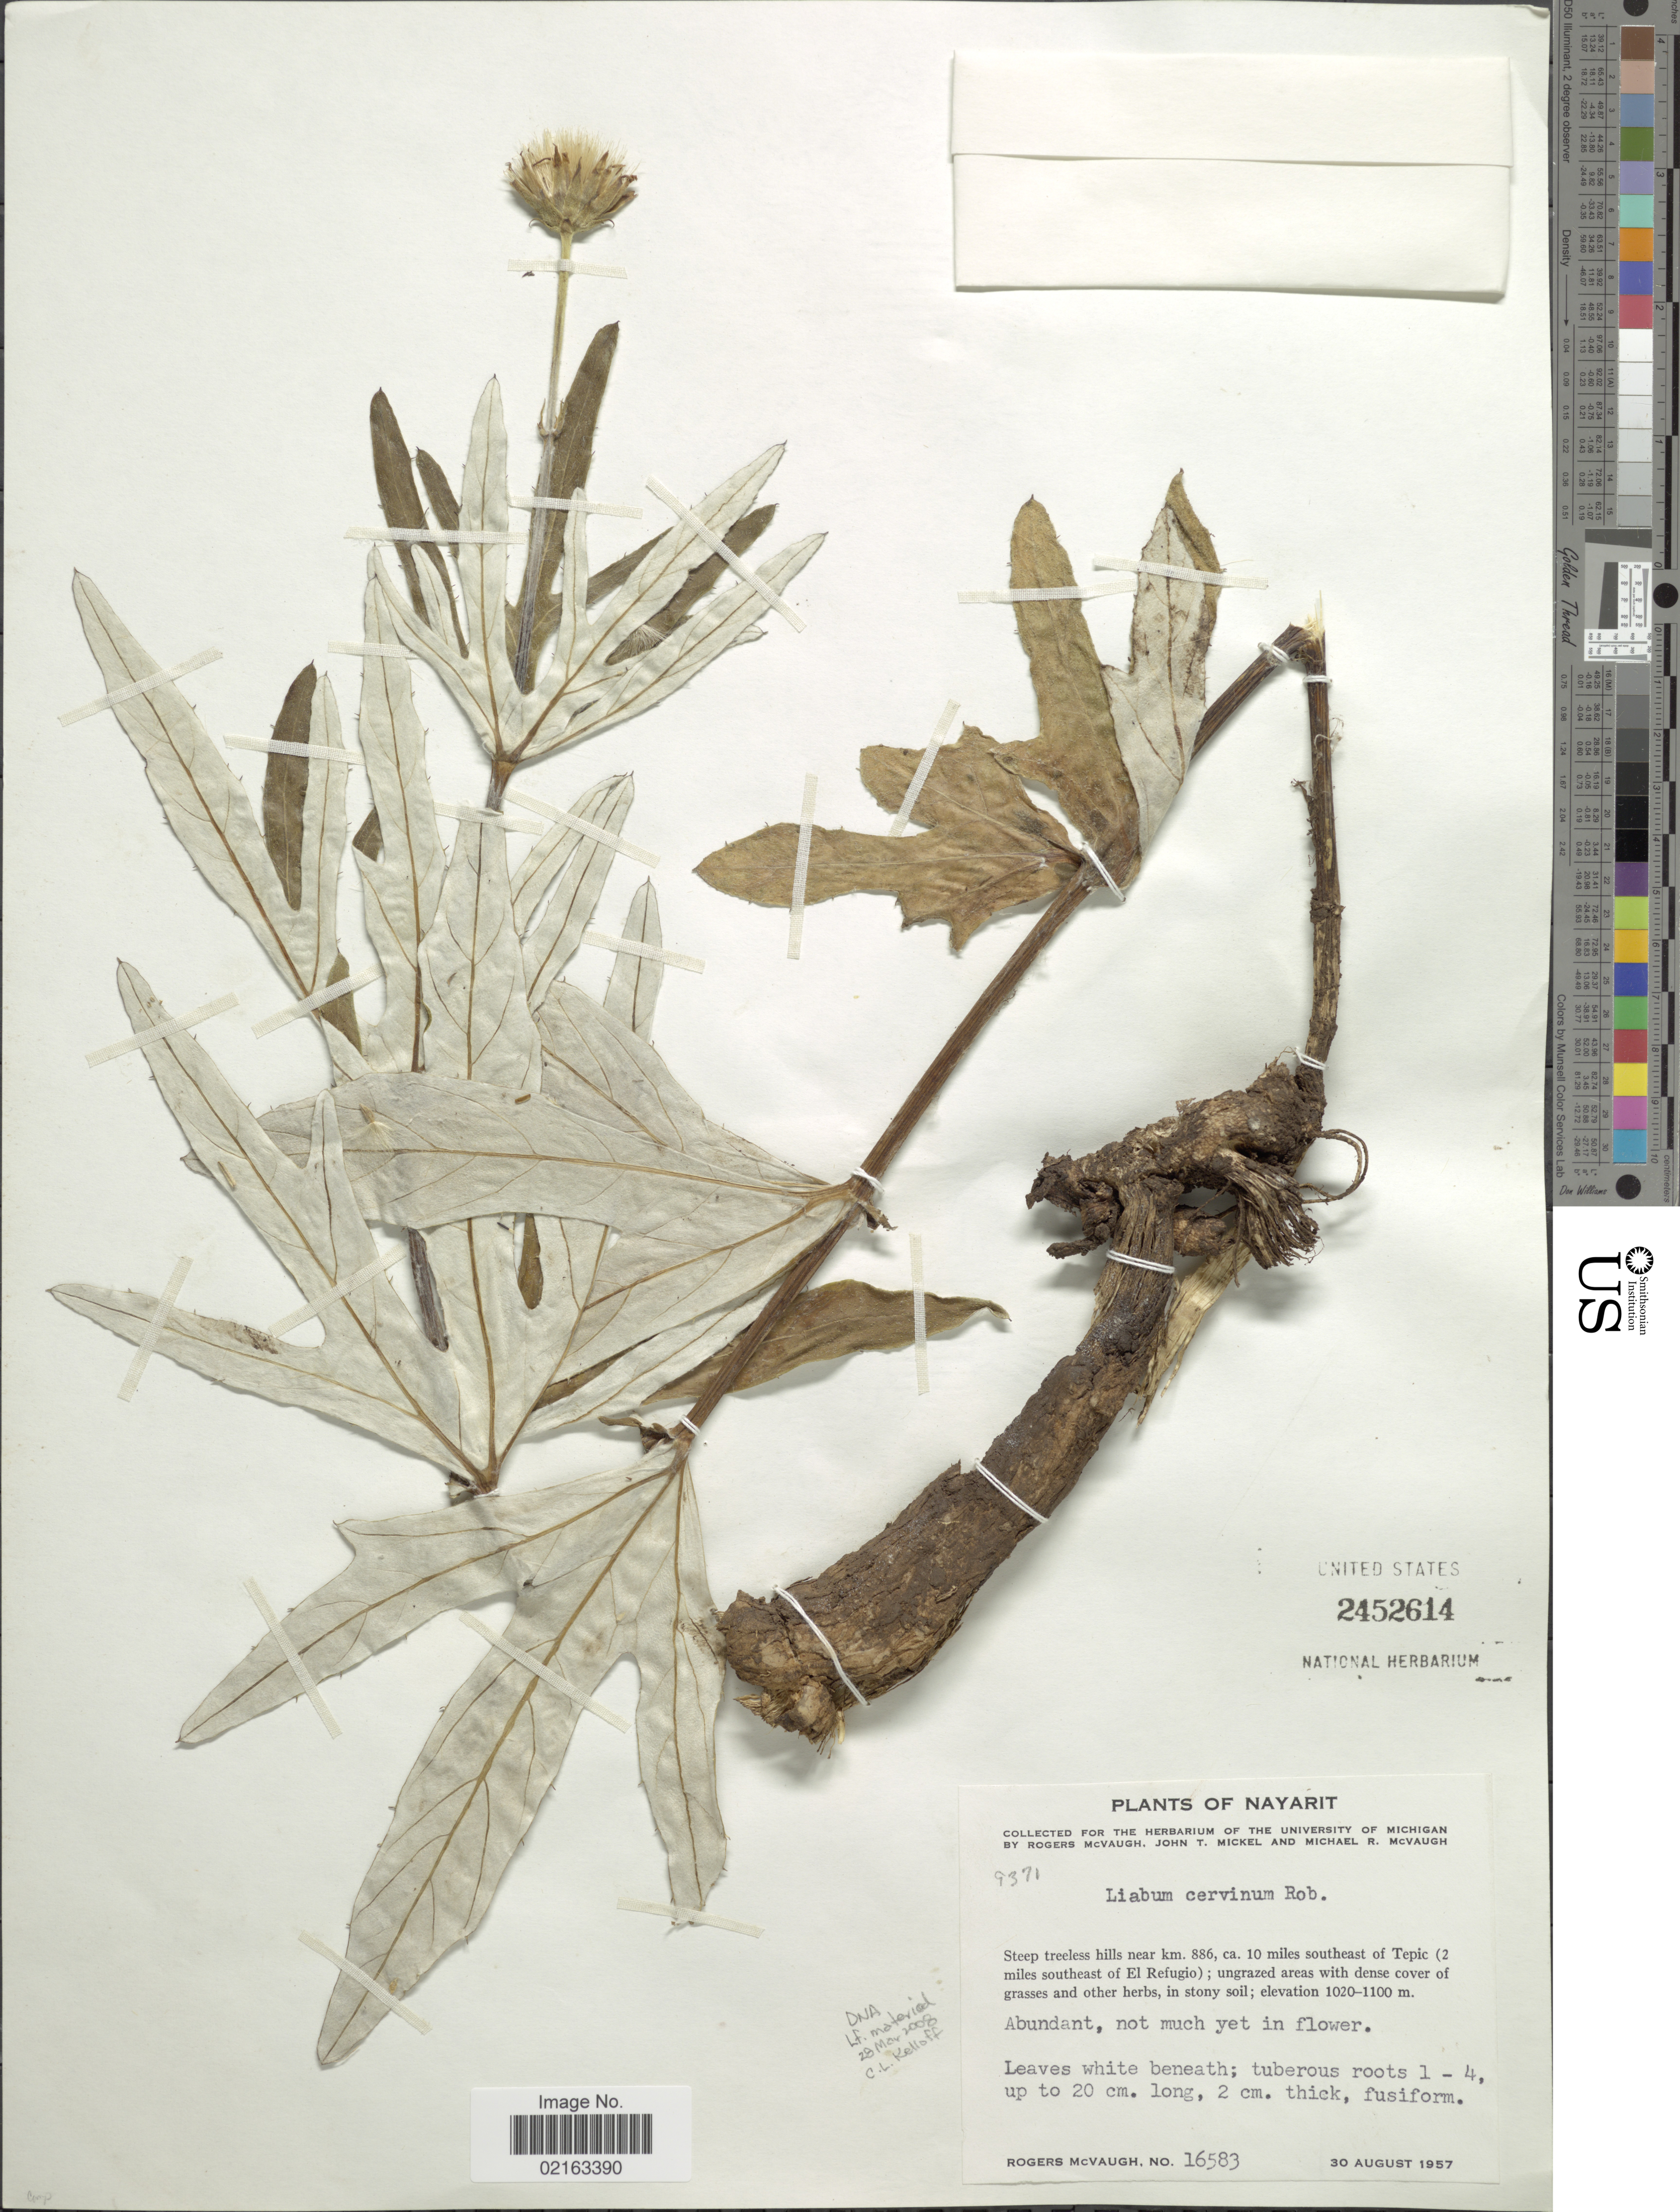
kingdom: Plantae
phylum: Tracheophyta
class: Magnoliopsida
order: Asterales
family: Asteraceae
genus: Sinclairia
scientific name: Sinclairia cervina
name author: (B.L. Rob.) B.L. Turner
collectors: R. McVaugh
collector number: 16583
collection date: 1957-08-30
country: Mexico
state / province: Nayarit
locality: Steep treeless hills near km. 886, ca. 10 miles southeast of Tepic (2 miles southeast of El Refugio)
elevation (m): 1020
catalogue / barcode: US 2452614